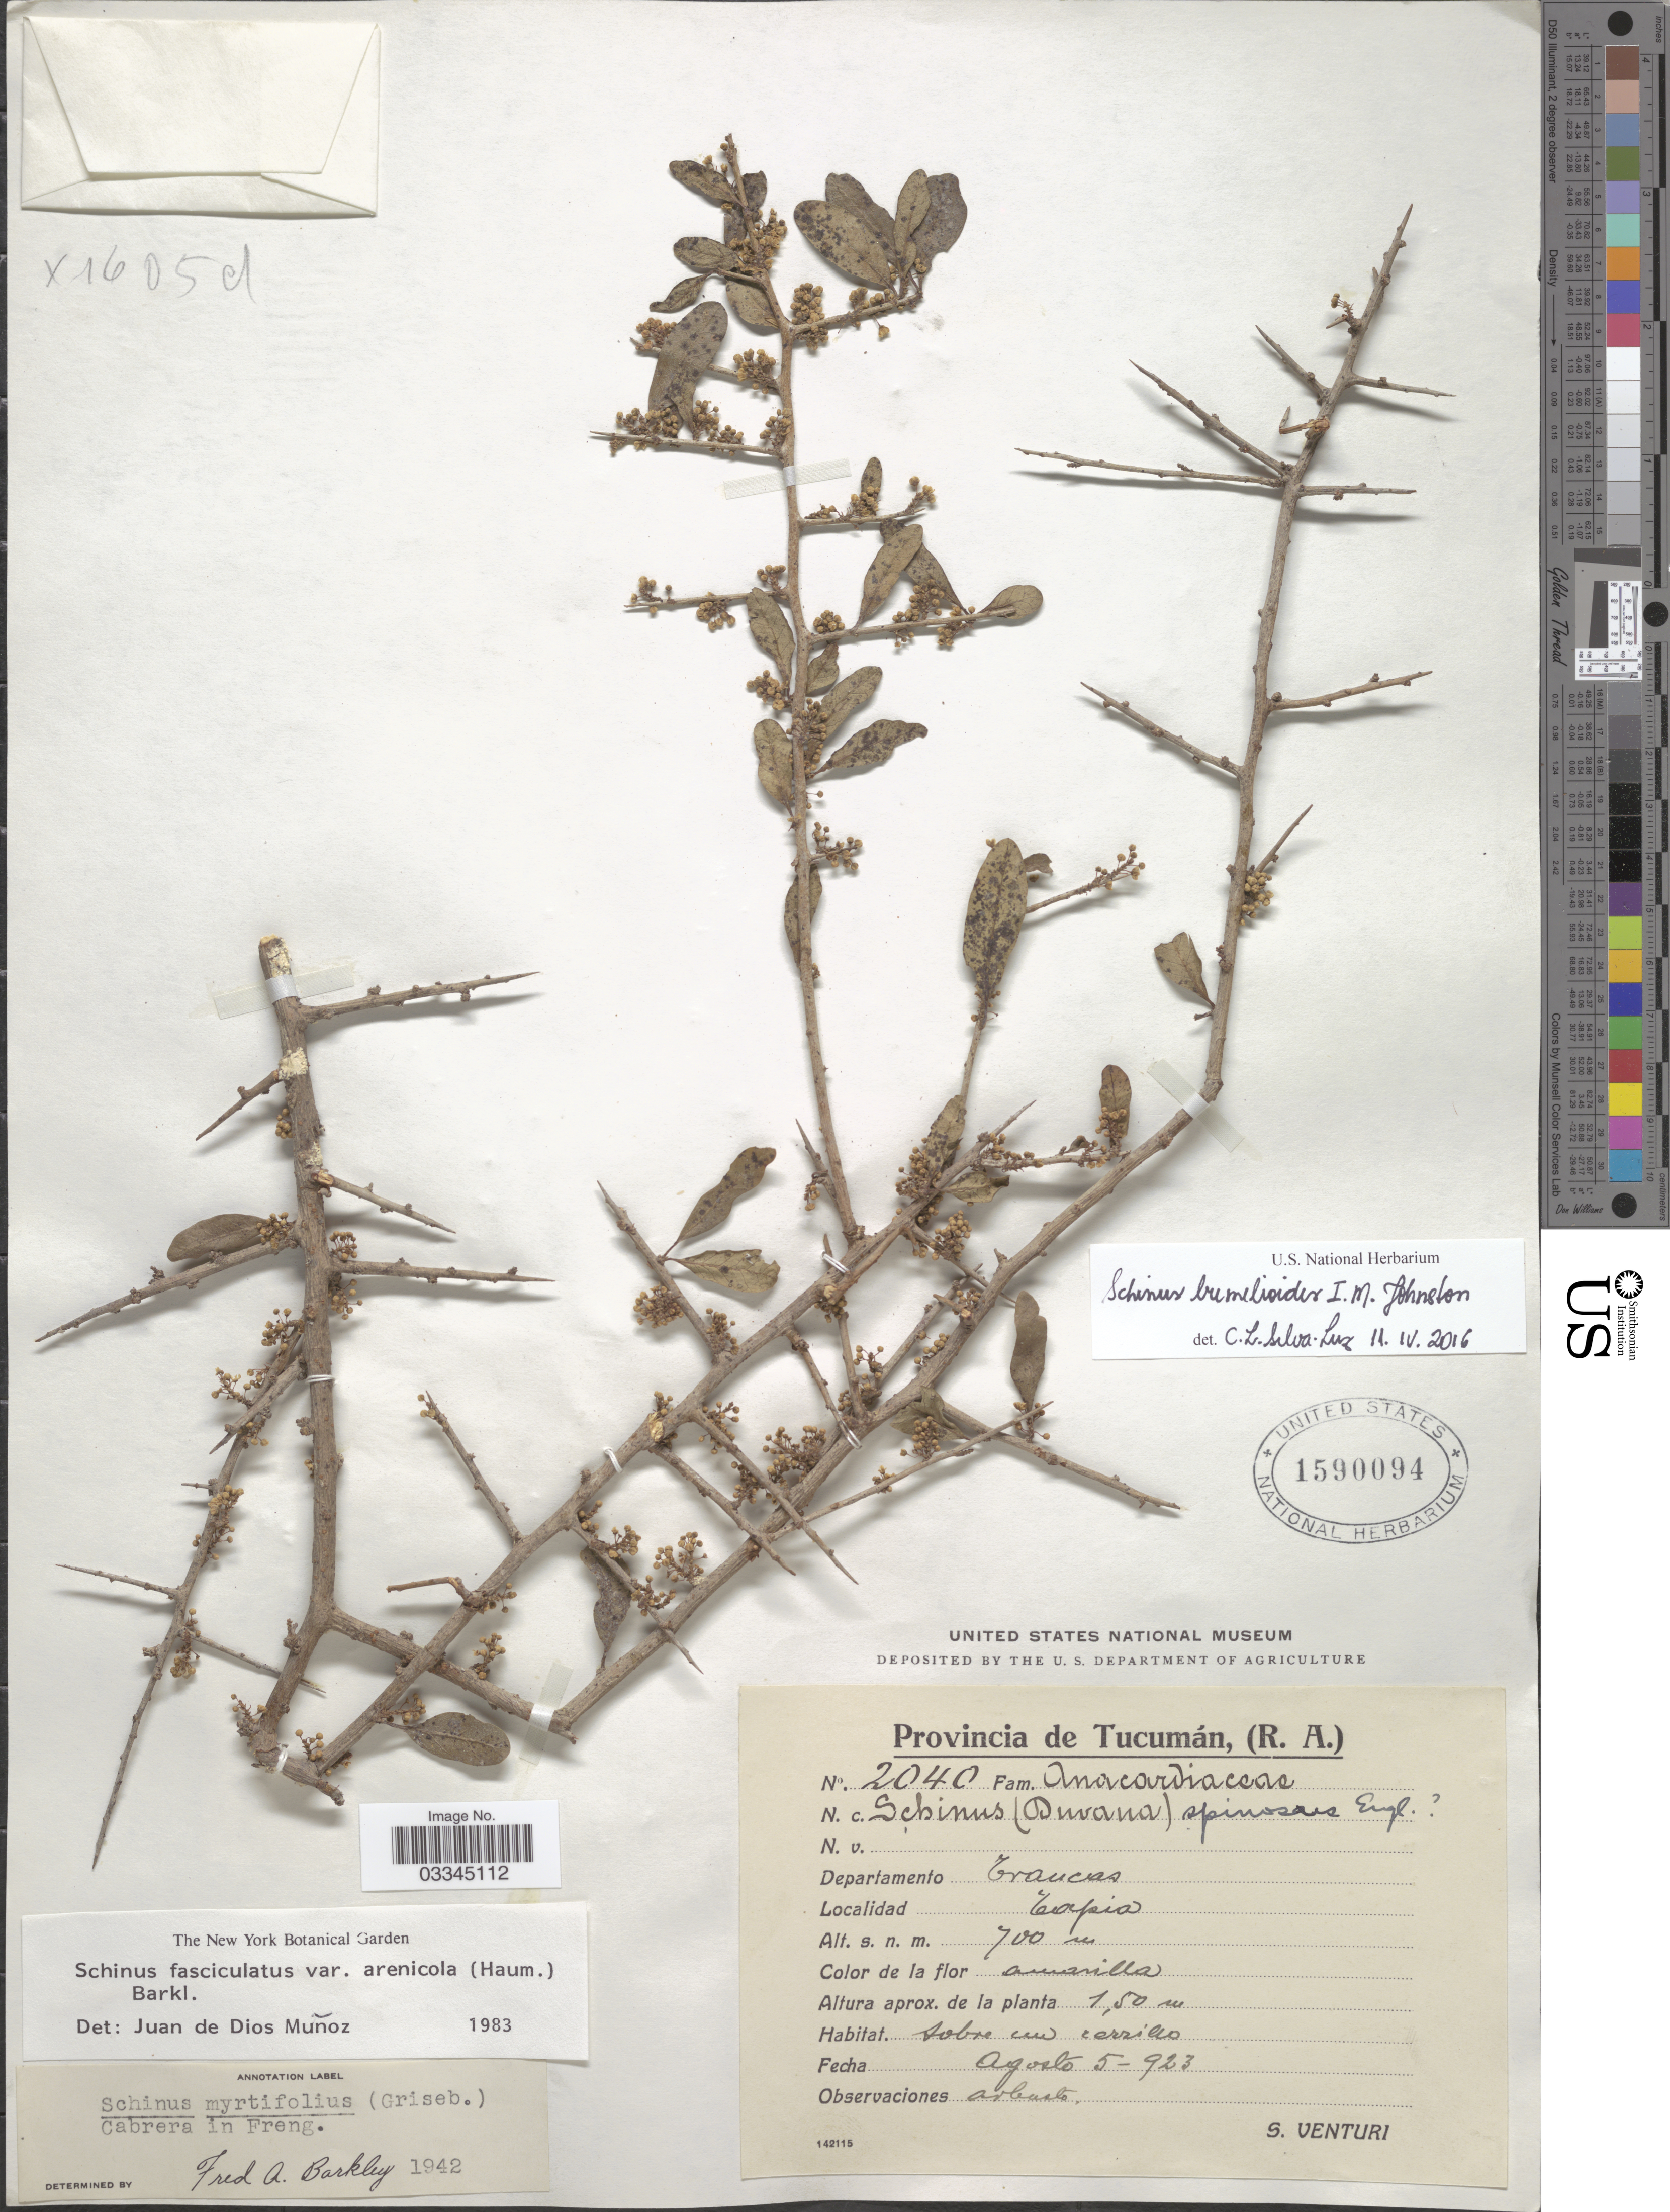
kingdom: Plantae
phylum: Tracheophyta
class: Magnoliopsida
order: Sapindales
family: Anacardiaceae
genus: Schinus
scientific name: Schinus bumelioides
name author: I.M. Johnst.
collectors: S. Venturi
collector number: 2040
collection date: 1923-08-05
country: Argentina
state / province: Tucuman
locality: Departamenta Trancas, Tapia.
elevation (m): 700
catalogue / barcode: US 1590094